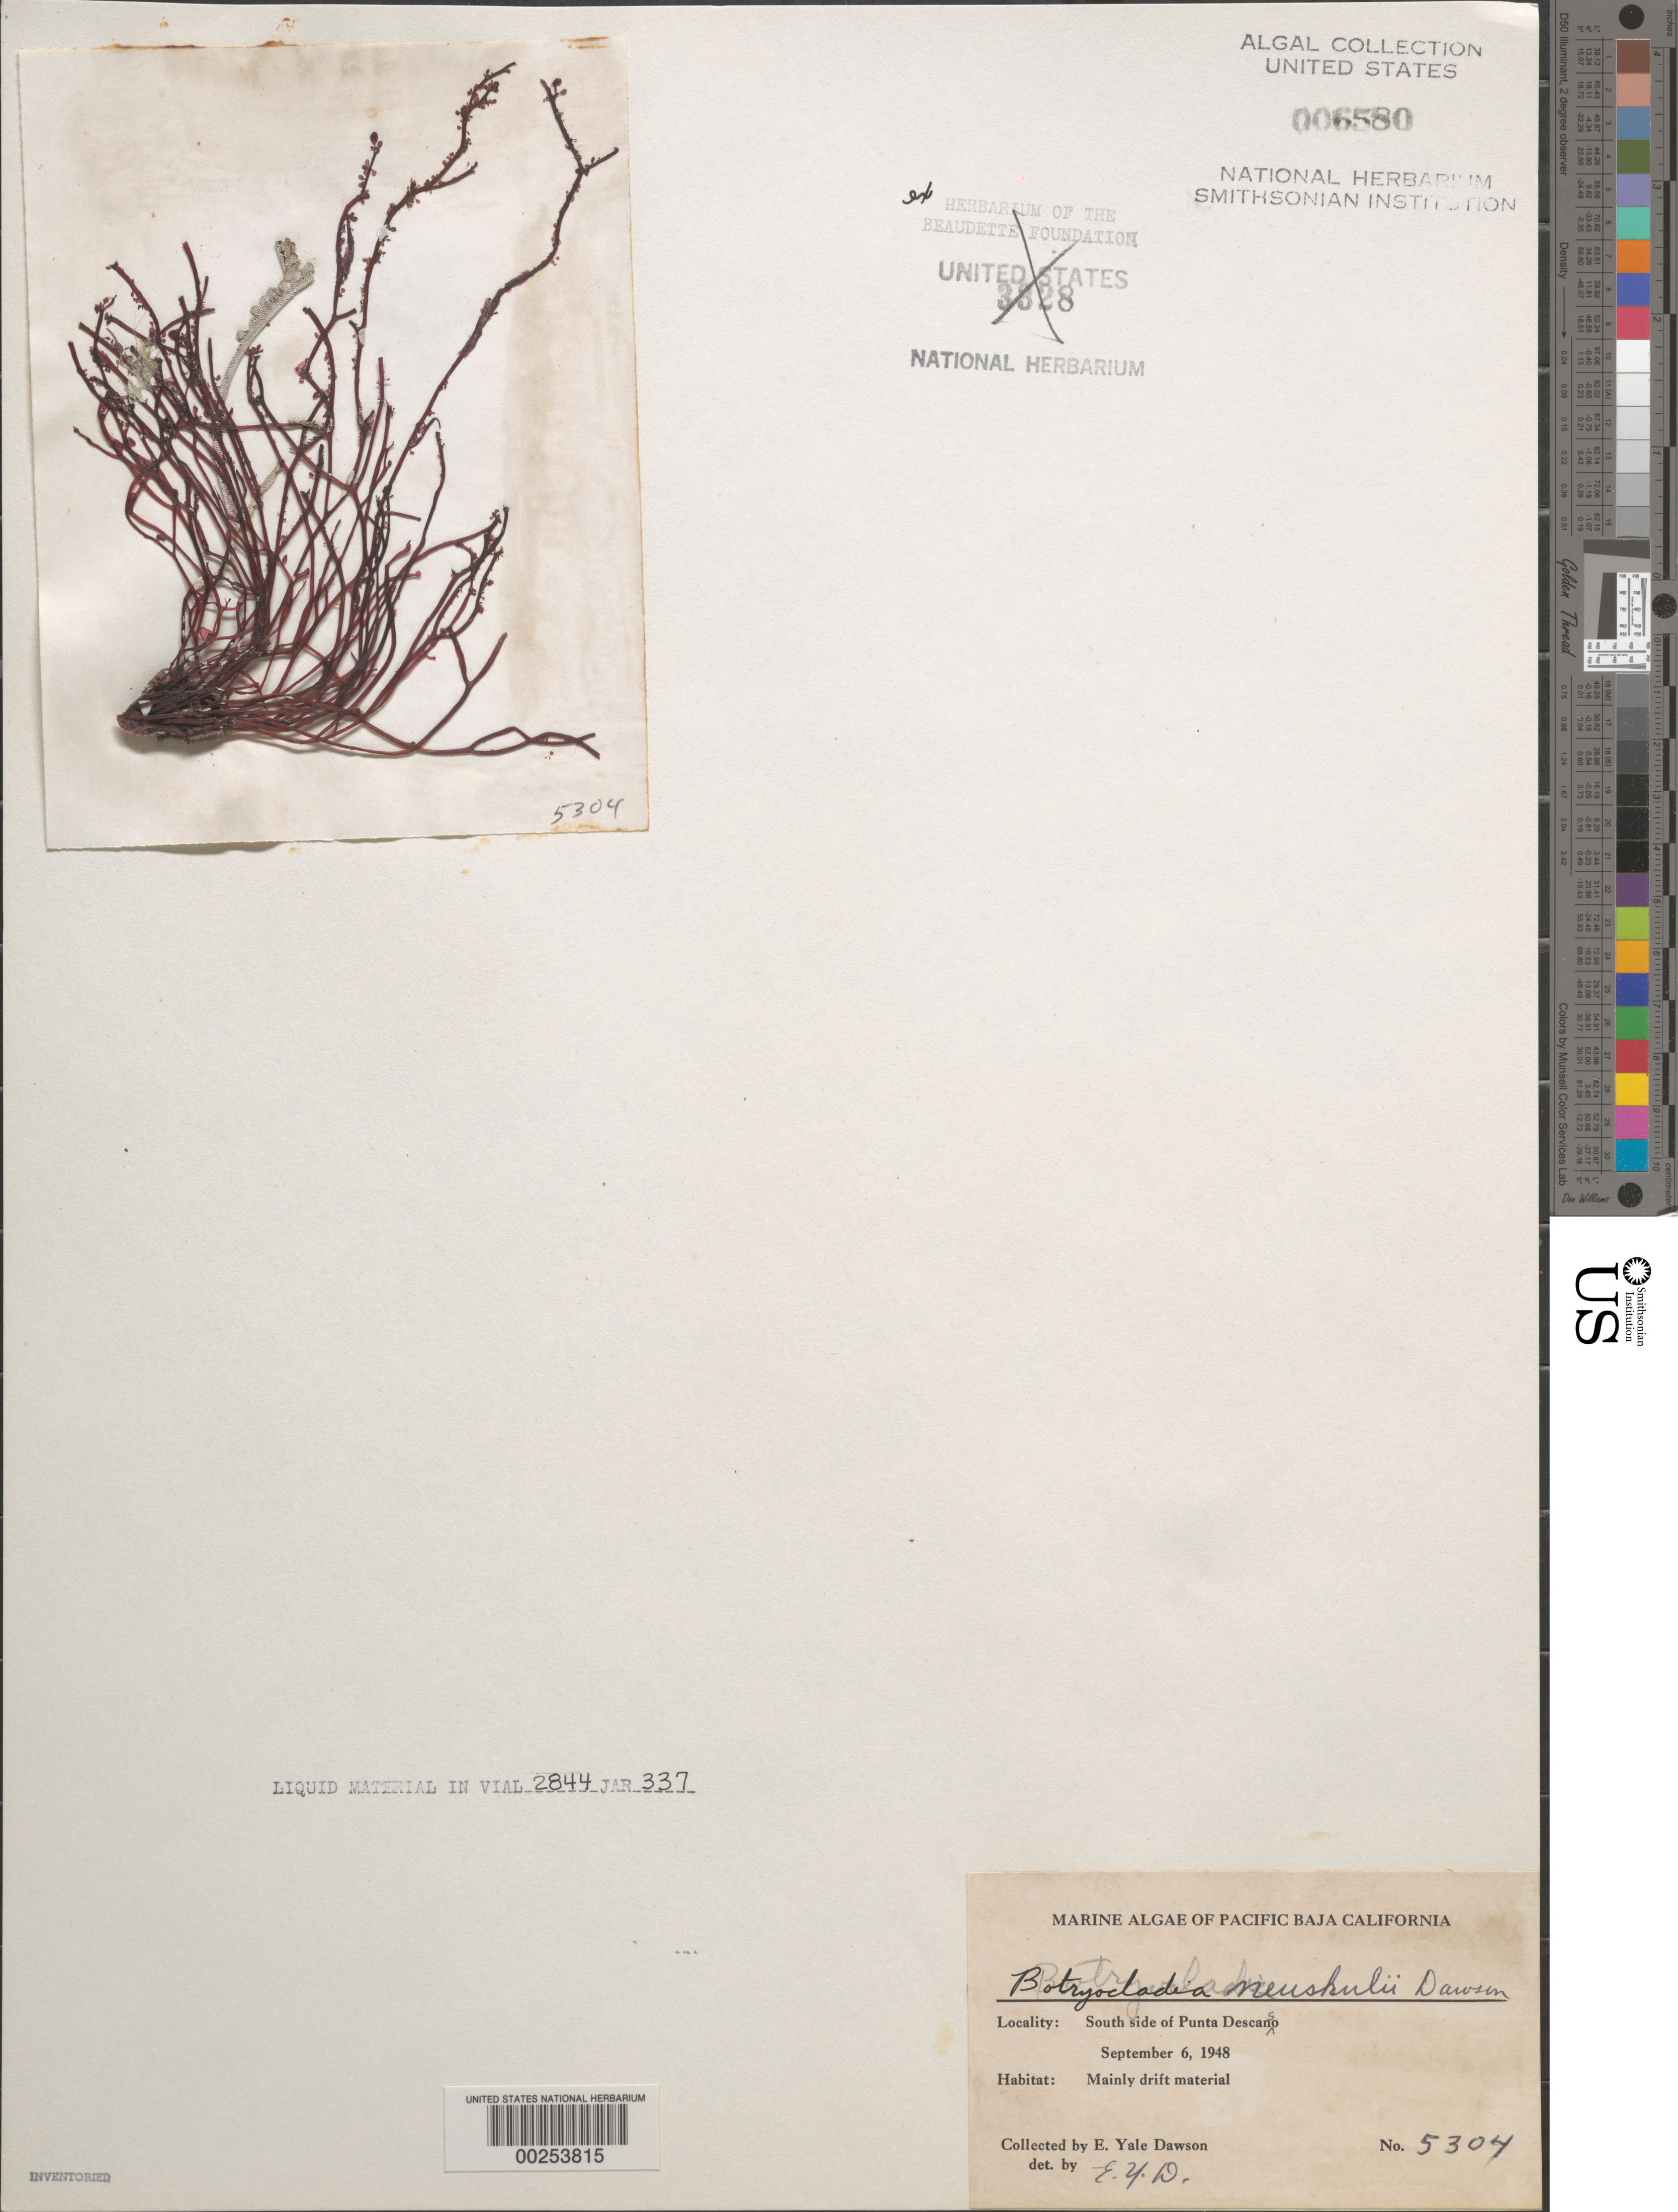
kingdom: Plantae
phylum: Rhodophyta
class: Florideophyceae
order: Rhodymeniales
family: Rhodymeniaceae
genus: Botryocladia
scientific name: Botryocladia neushulii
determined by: Dawson, E. Y.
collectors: E. Y. Dawson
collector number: EYD 5304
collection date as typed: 06 Sep 1948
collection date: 1948-09-06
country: Mexico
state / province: Baja California Norte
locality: South side of Punta Descanso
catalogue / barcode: US 6580